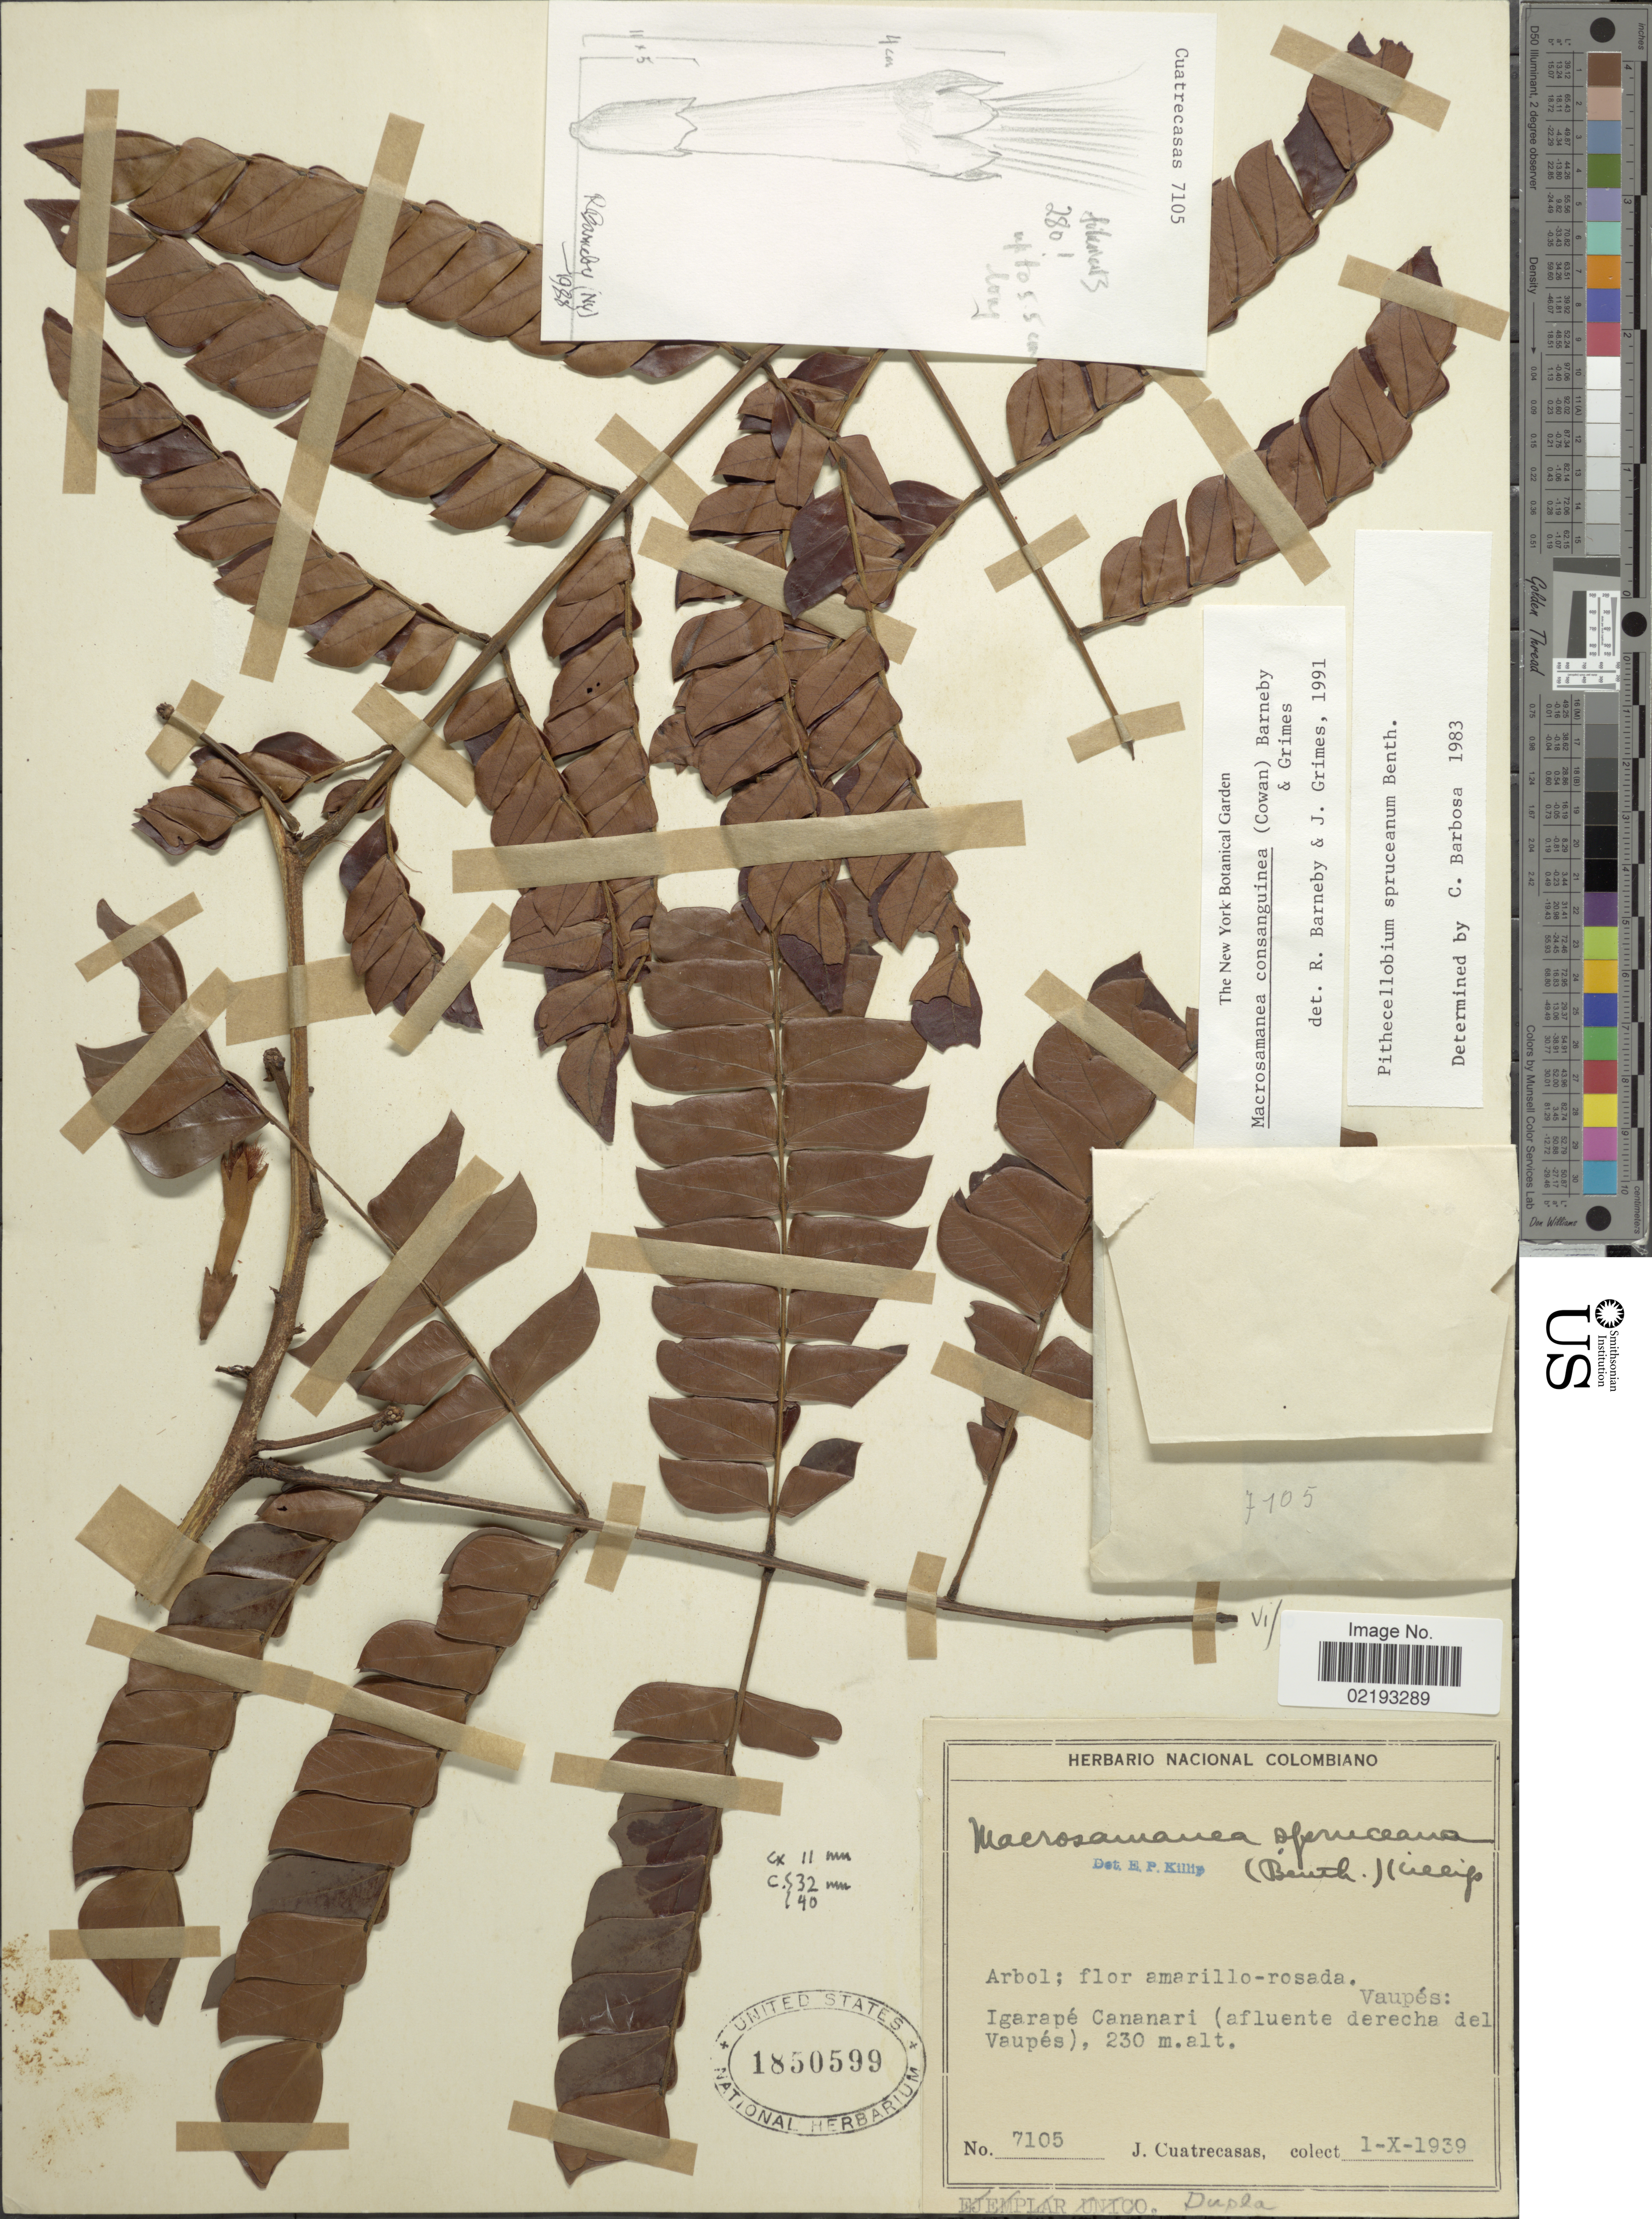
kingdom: Plantae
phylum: Tracheophyta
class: Magnoliopsida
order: Fabales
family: Fabaceae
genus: Macrosamanea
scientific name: Macrosamanea consanguinea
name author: (R.S. Cowan) Barneby & J.W. Grimes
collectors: J. Cuatrecasas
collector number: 7105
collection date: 1939-10-01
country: Colombia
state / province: Vaupés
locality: Igarapé Cananari (afluente dereche del Vaupés)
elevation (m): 230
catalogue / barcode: US 1850599